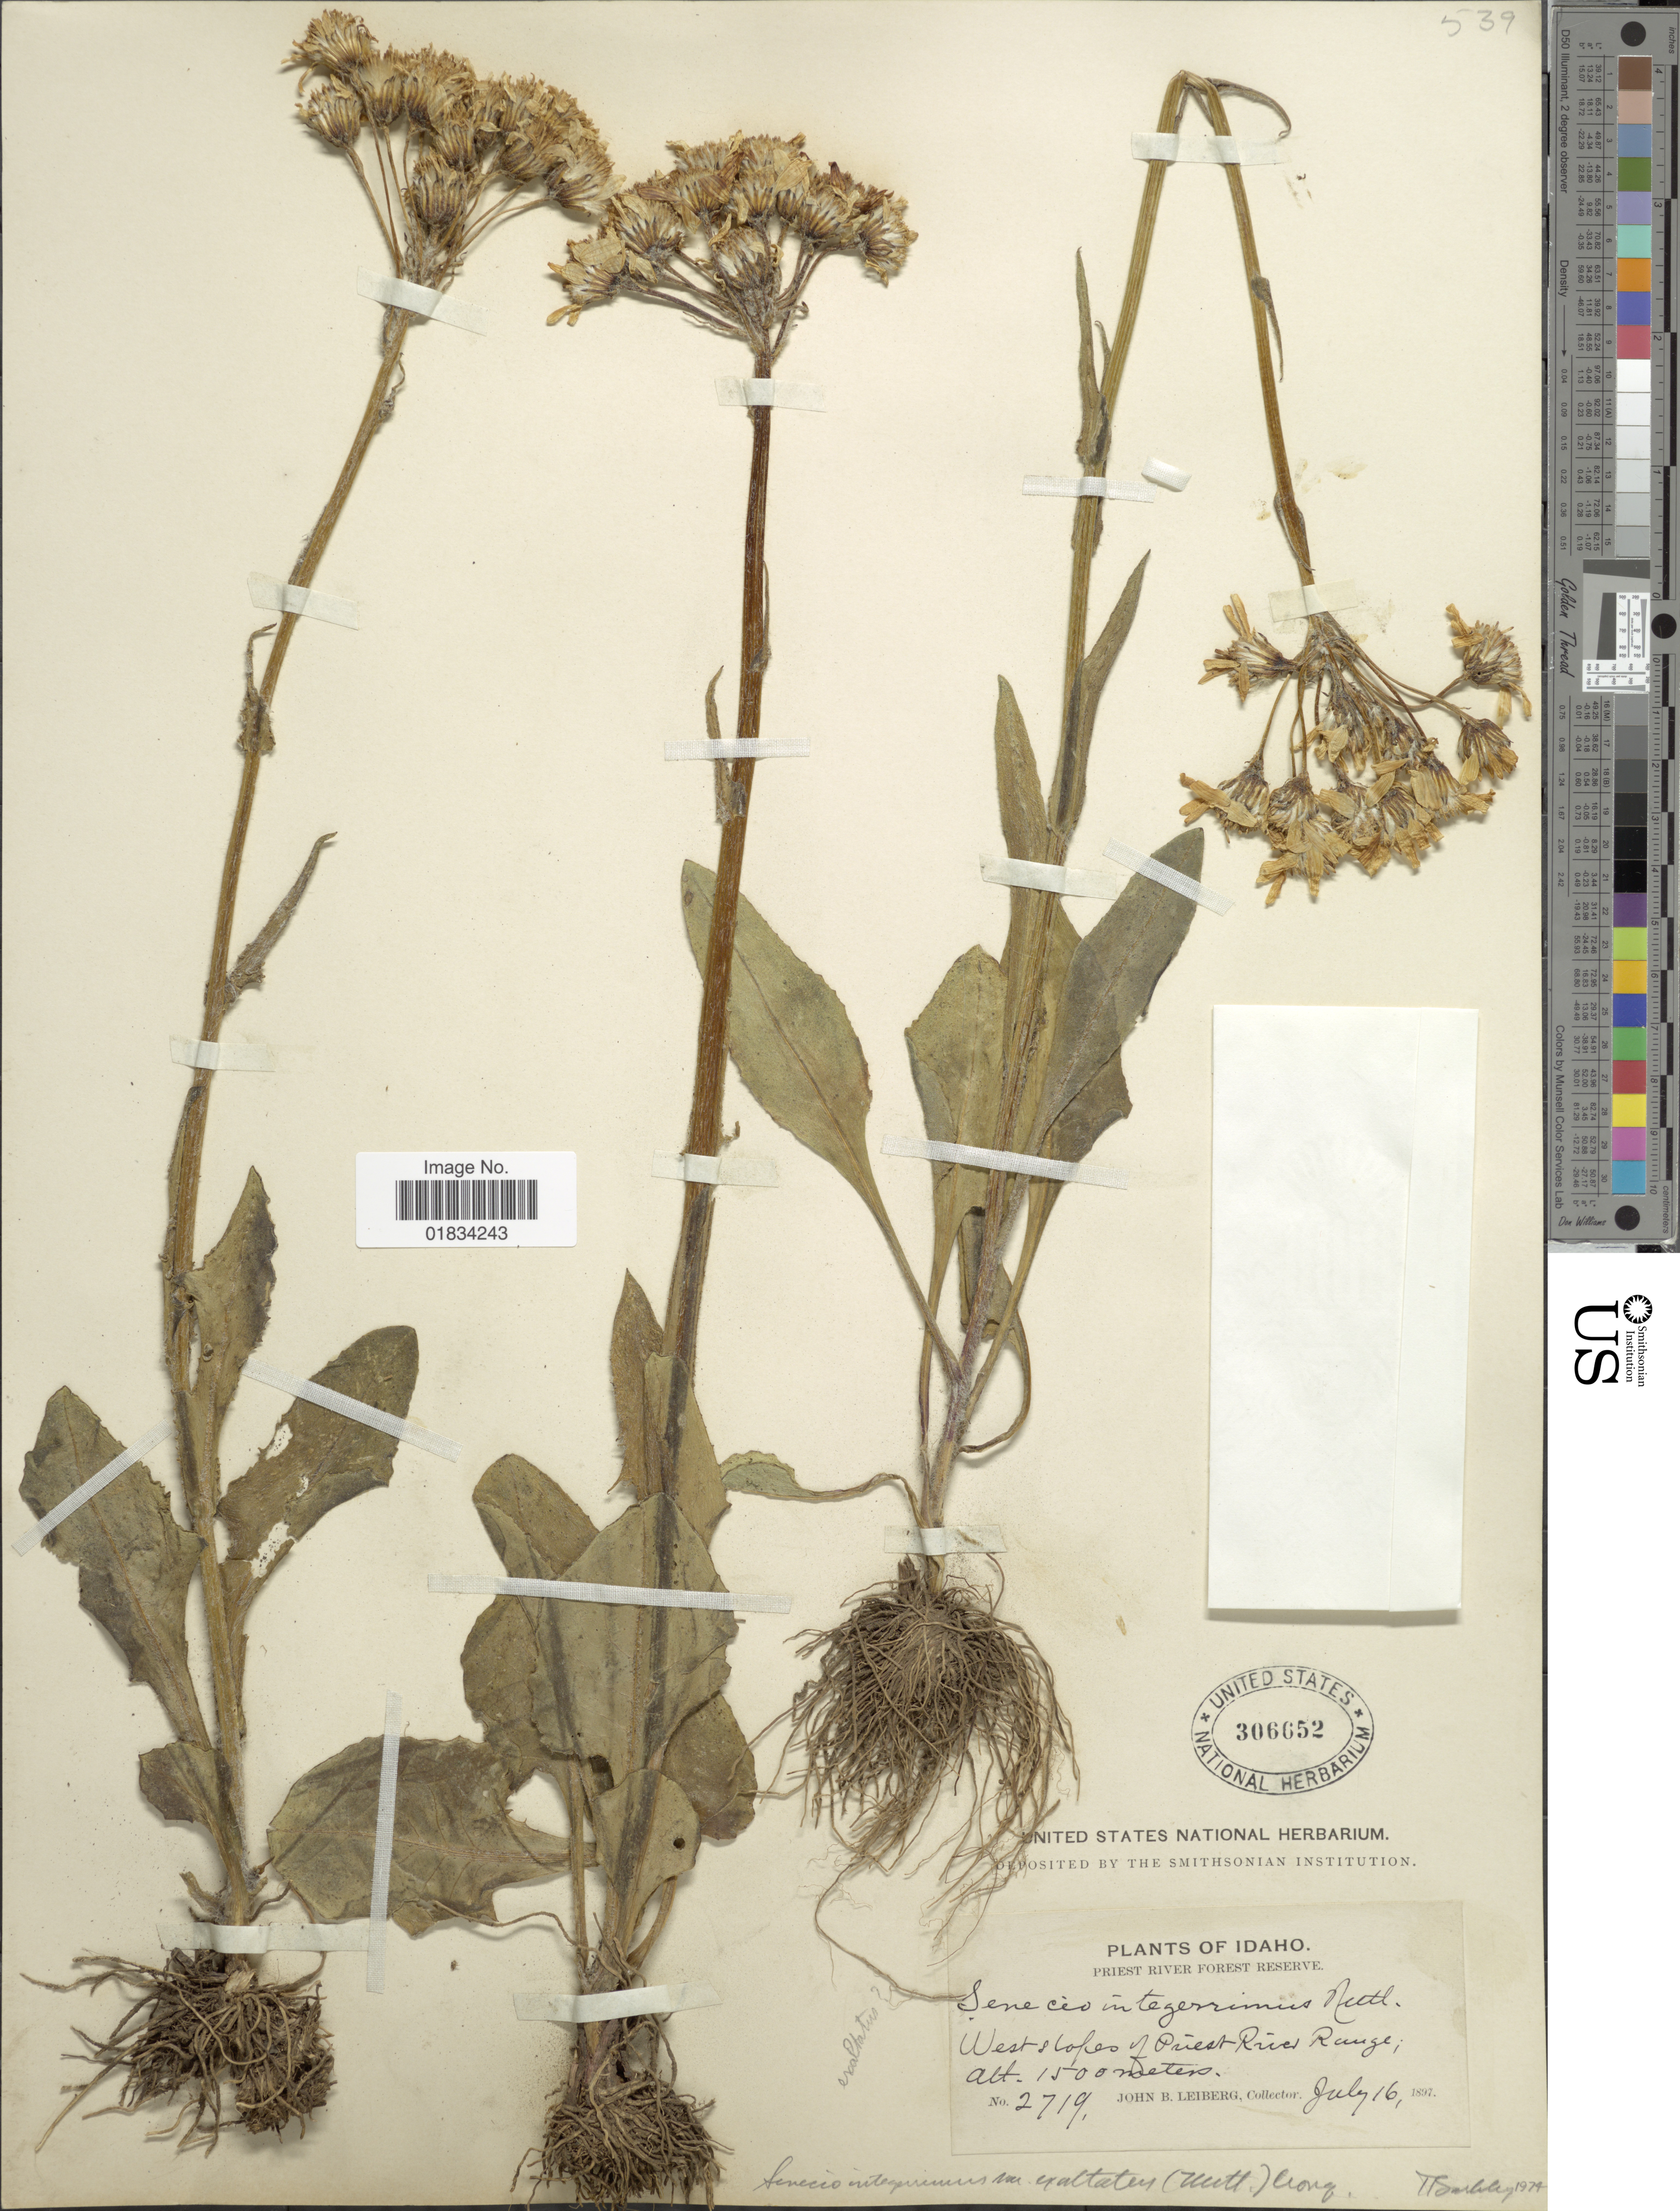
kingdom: Plantae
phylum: Tracheophyta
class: Magnoliopsida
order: Asterales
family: Asteraceae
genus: Senecio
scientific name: Senecio integerrimus var. exaltatus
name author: (Nutt.) Cronq.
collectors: J. B. Leiberg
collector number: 2719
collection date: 1897-07-16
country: United States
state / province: Idaho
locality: West slopes of Priest River Range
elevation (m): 1500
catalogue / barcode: US 306652